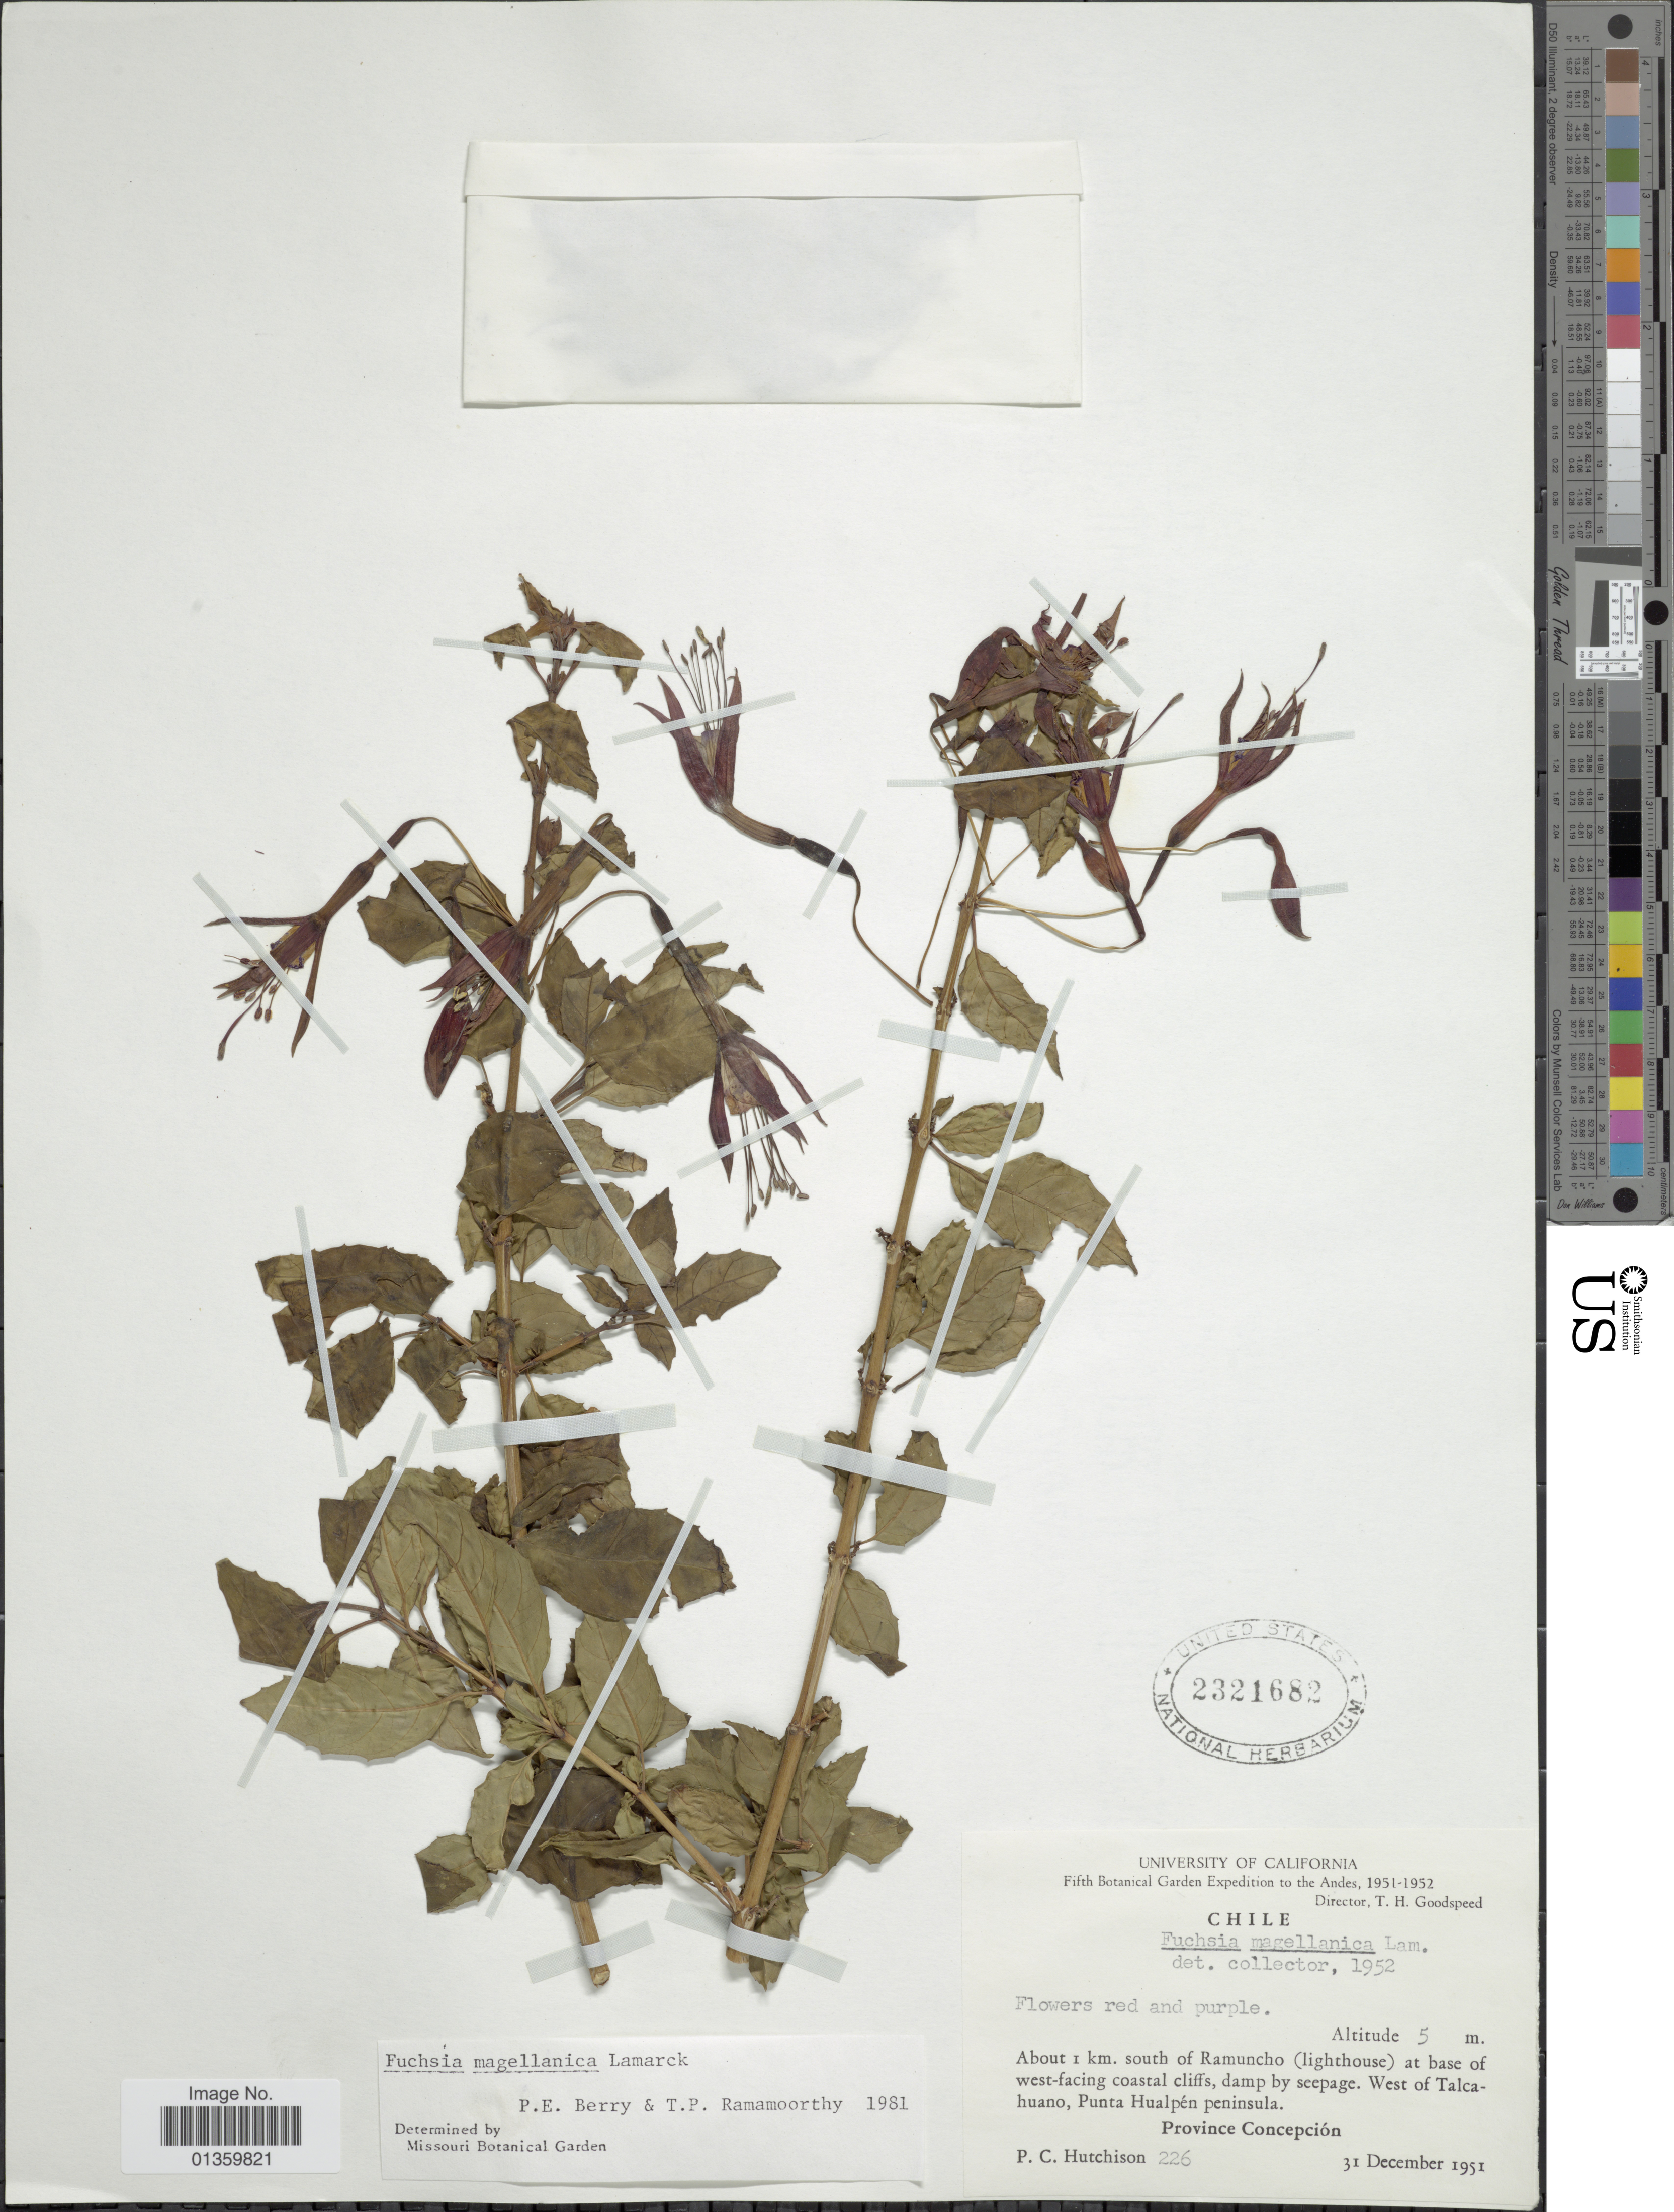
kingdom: Plantae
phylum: Tracheophyta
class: Magnoliopsida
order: Myrtales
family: Onagraceae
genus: Fuchsia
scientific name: Fuchsia magellanica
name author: Lam.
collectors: P. C. Hutchison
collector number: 226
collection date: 1951-12-31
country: Chile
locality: About 1 km. south of Ramuncho (lighthouse) at base of west-facing coastal cliffs, damp by seepage. West of Talcahuano, Punta Hualpén peninsula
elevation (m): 5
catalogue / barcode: US 2321682